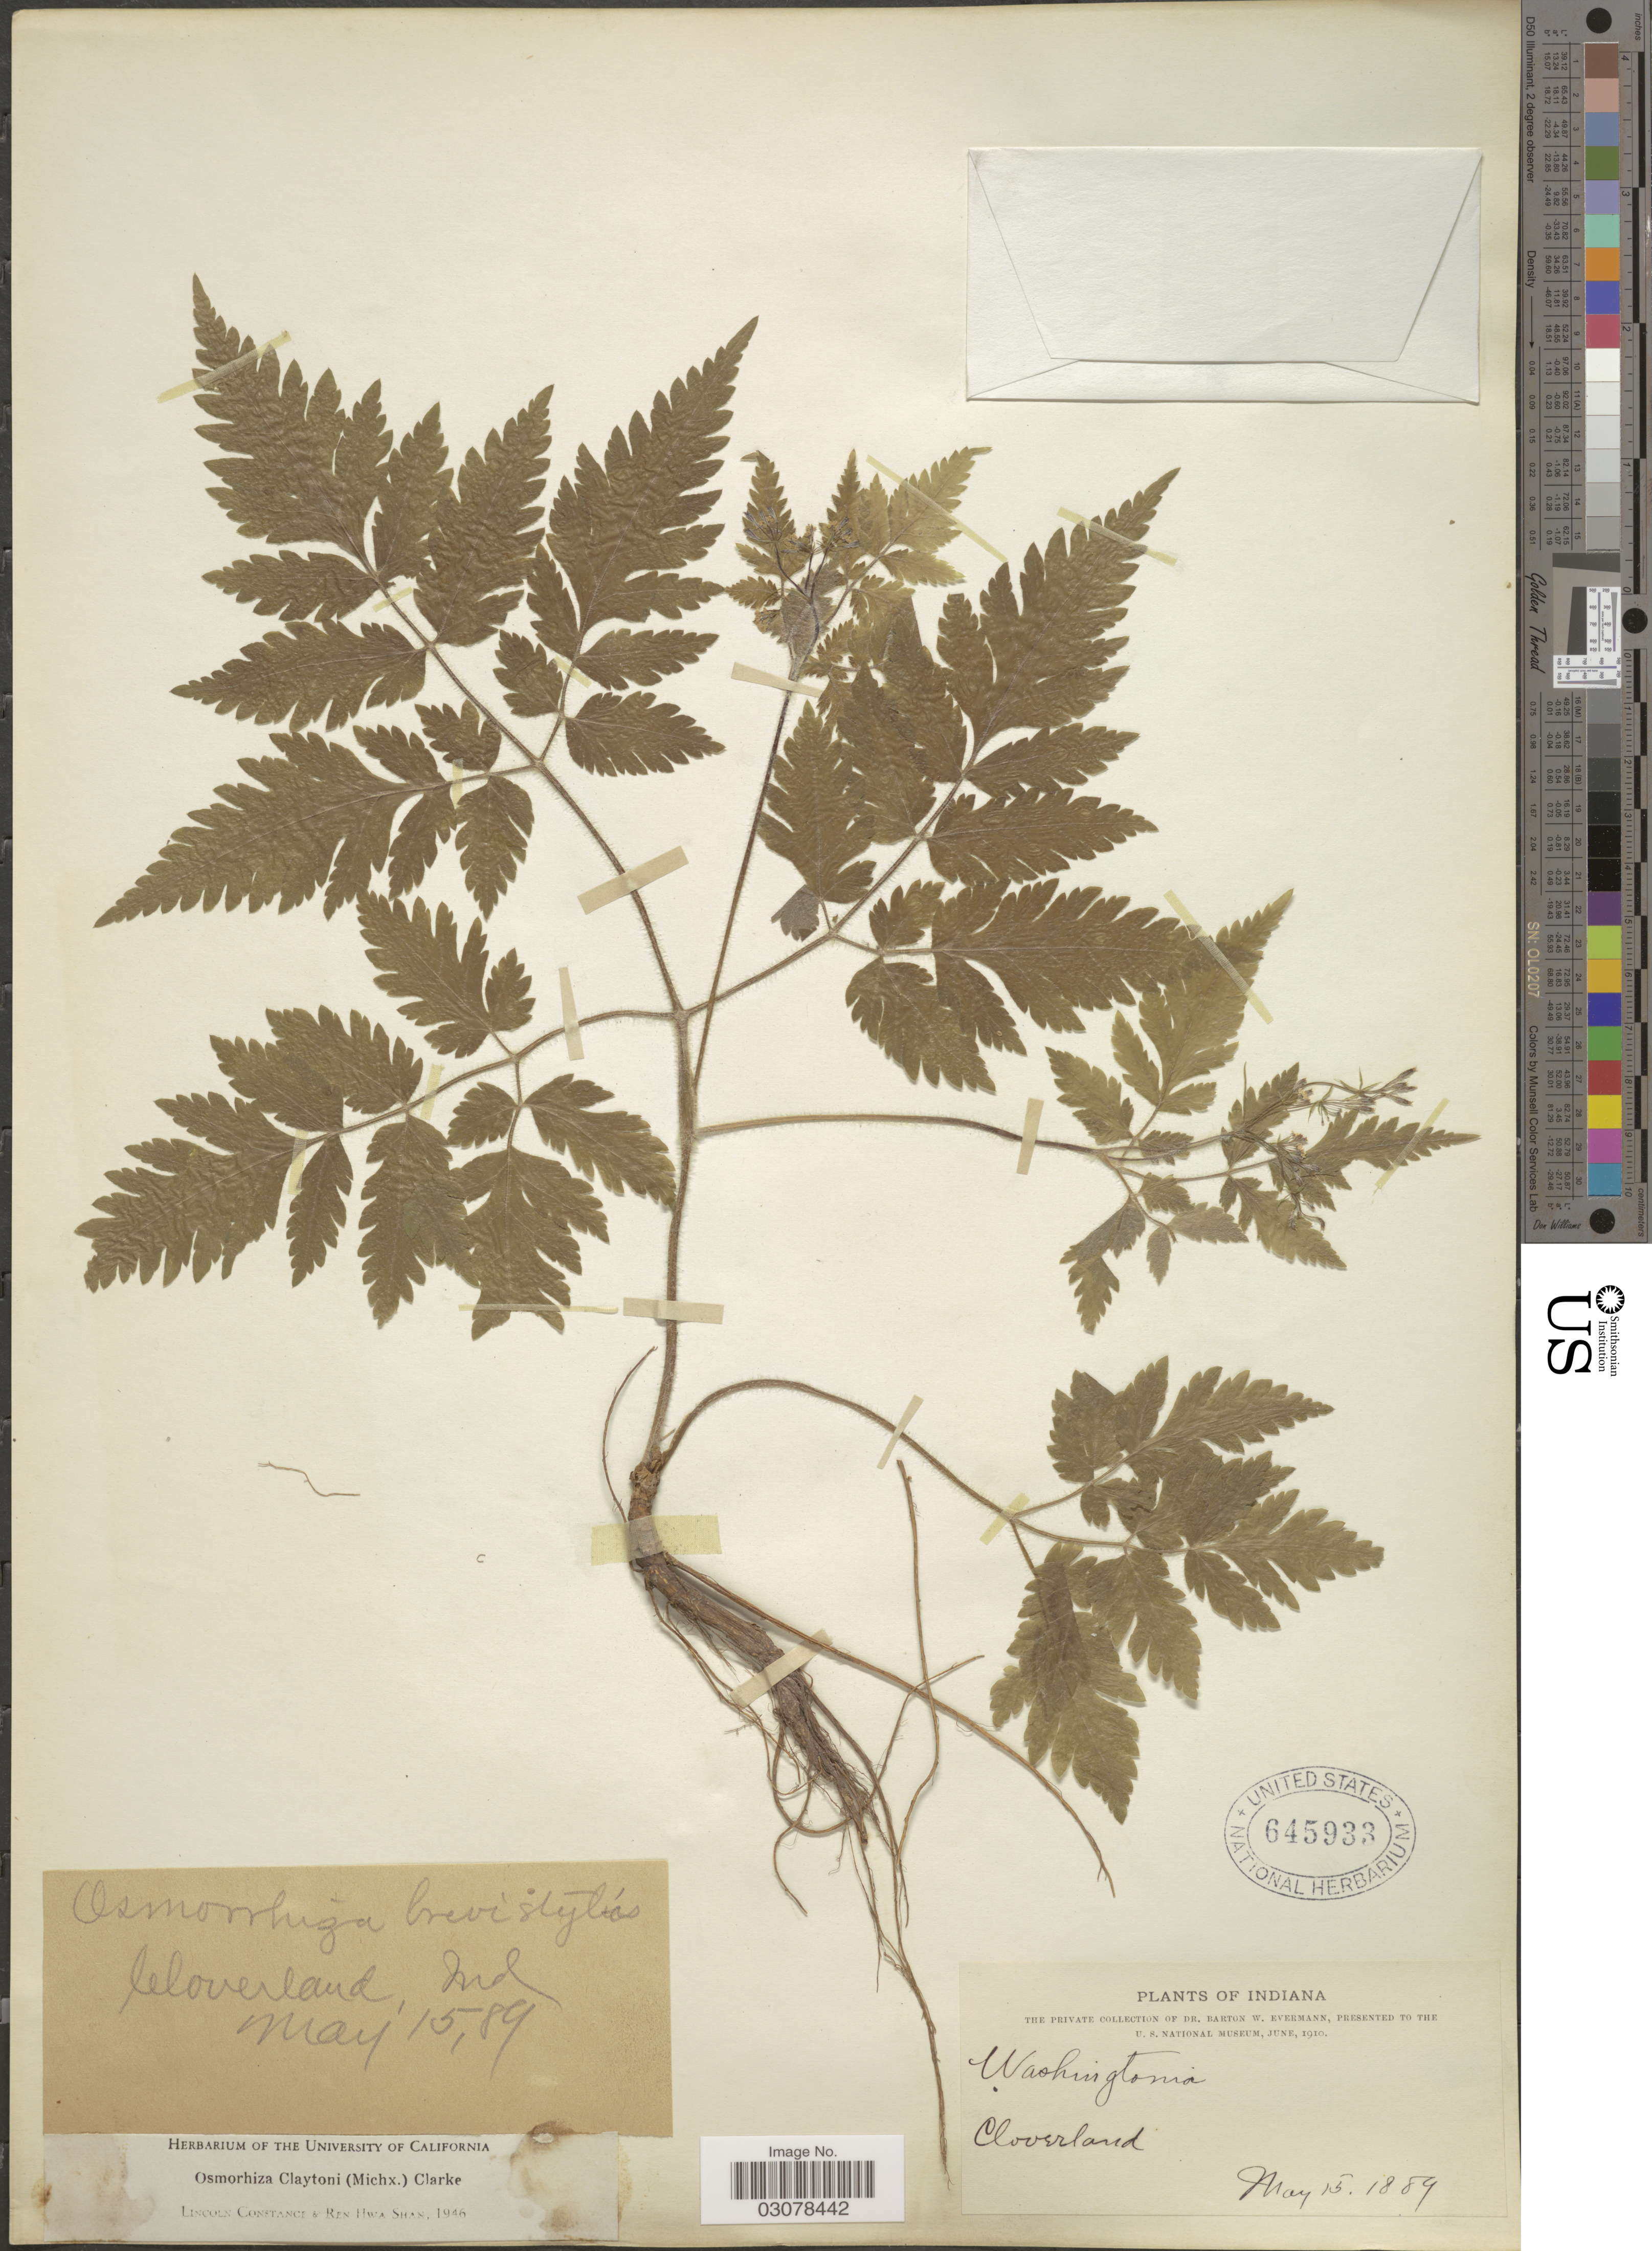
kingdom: Plantae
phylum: Tracheophyta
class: Magnoliopsida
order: Apiales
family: Apiaceae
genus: Osmorhiza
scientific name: Osmorhiza claytonii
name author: (Michx.) C.B. Clarke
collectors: ex Collection of Dr. B. W. Evermann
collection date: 1889-05-15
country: United States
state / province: Indiana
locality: Cloverland.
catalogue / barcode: US 645933